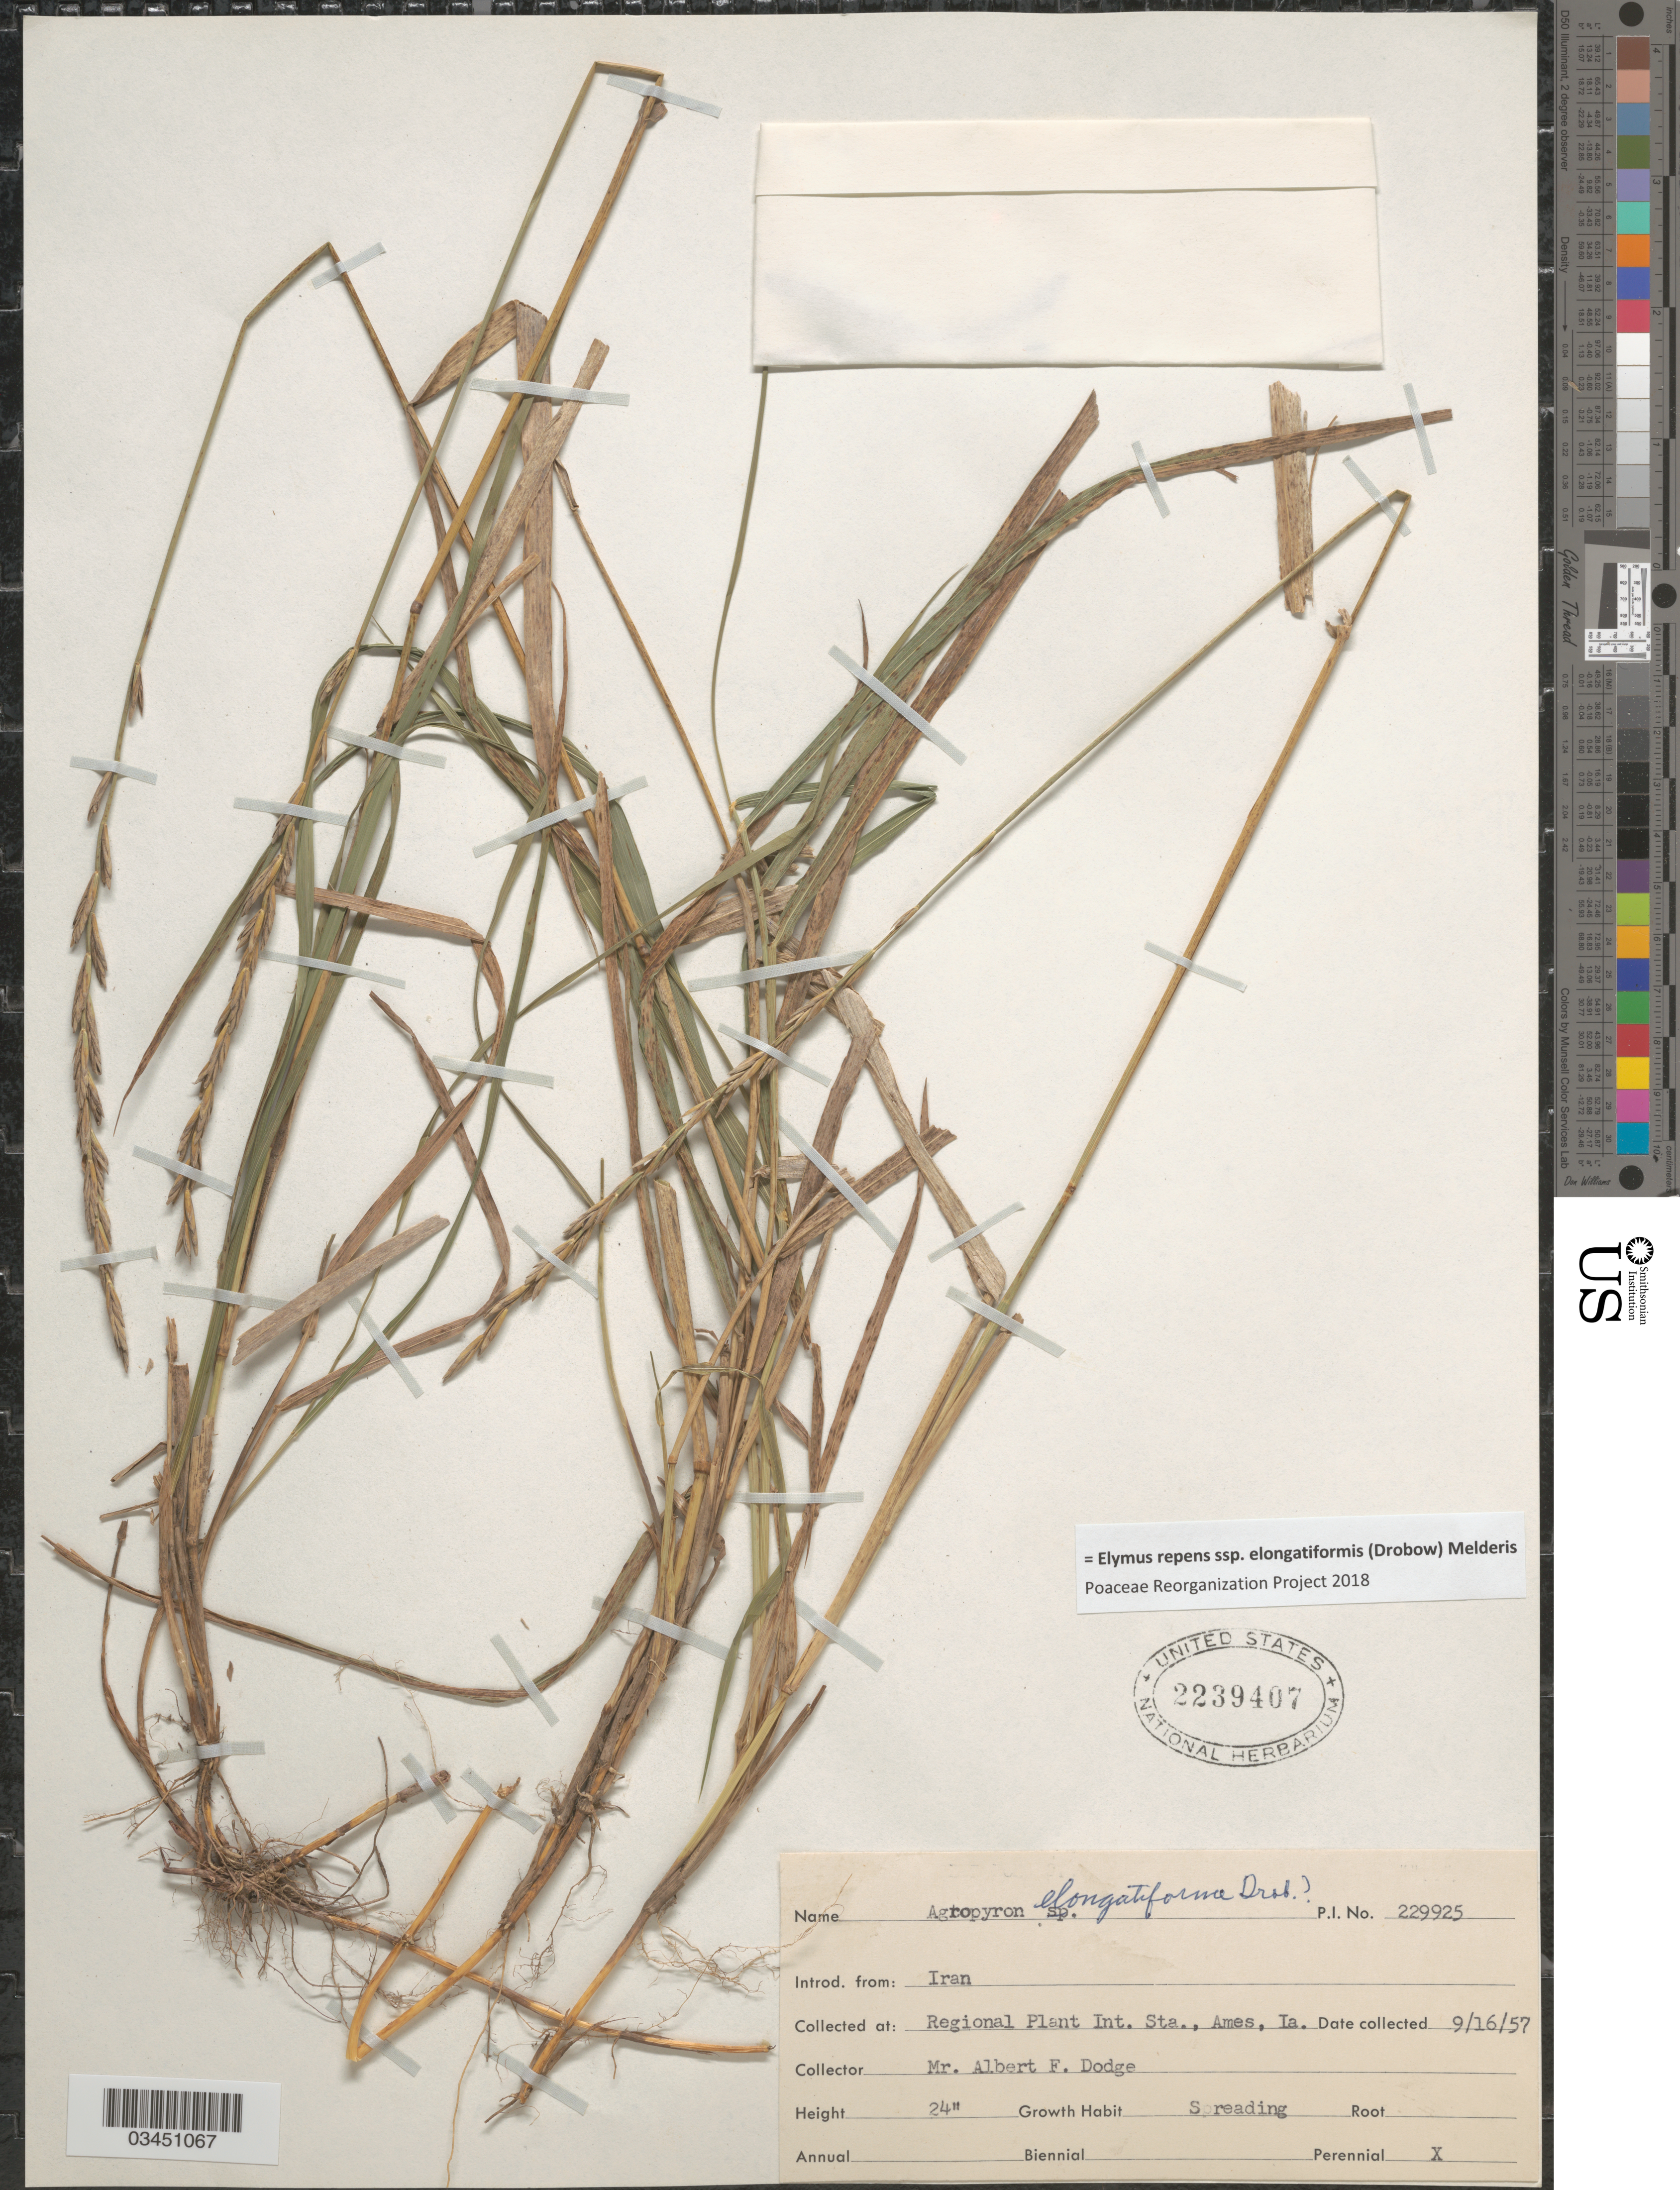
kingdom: Plantae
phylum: Tracheophyta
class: Liliopsida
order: Poales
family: Poaceae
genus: Elymus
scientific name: Elymus repens subsp. elongatiformis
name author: (Drobow) Melderis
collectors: A. Dodge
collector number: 229925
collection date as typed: Transcribed d/m/y: 16/9/57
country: United States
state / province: Iowa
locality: Regional Plant Int. Sta., Ame.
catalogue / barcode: US 2239407